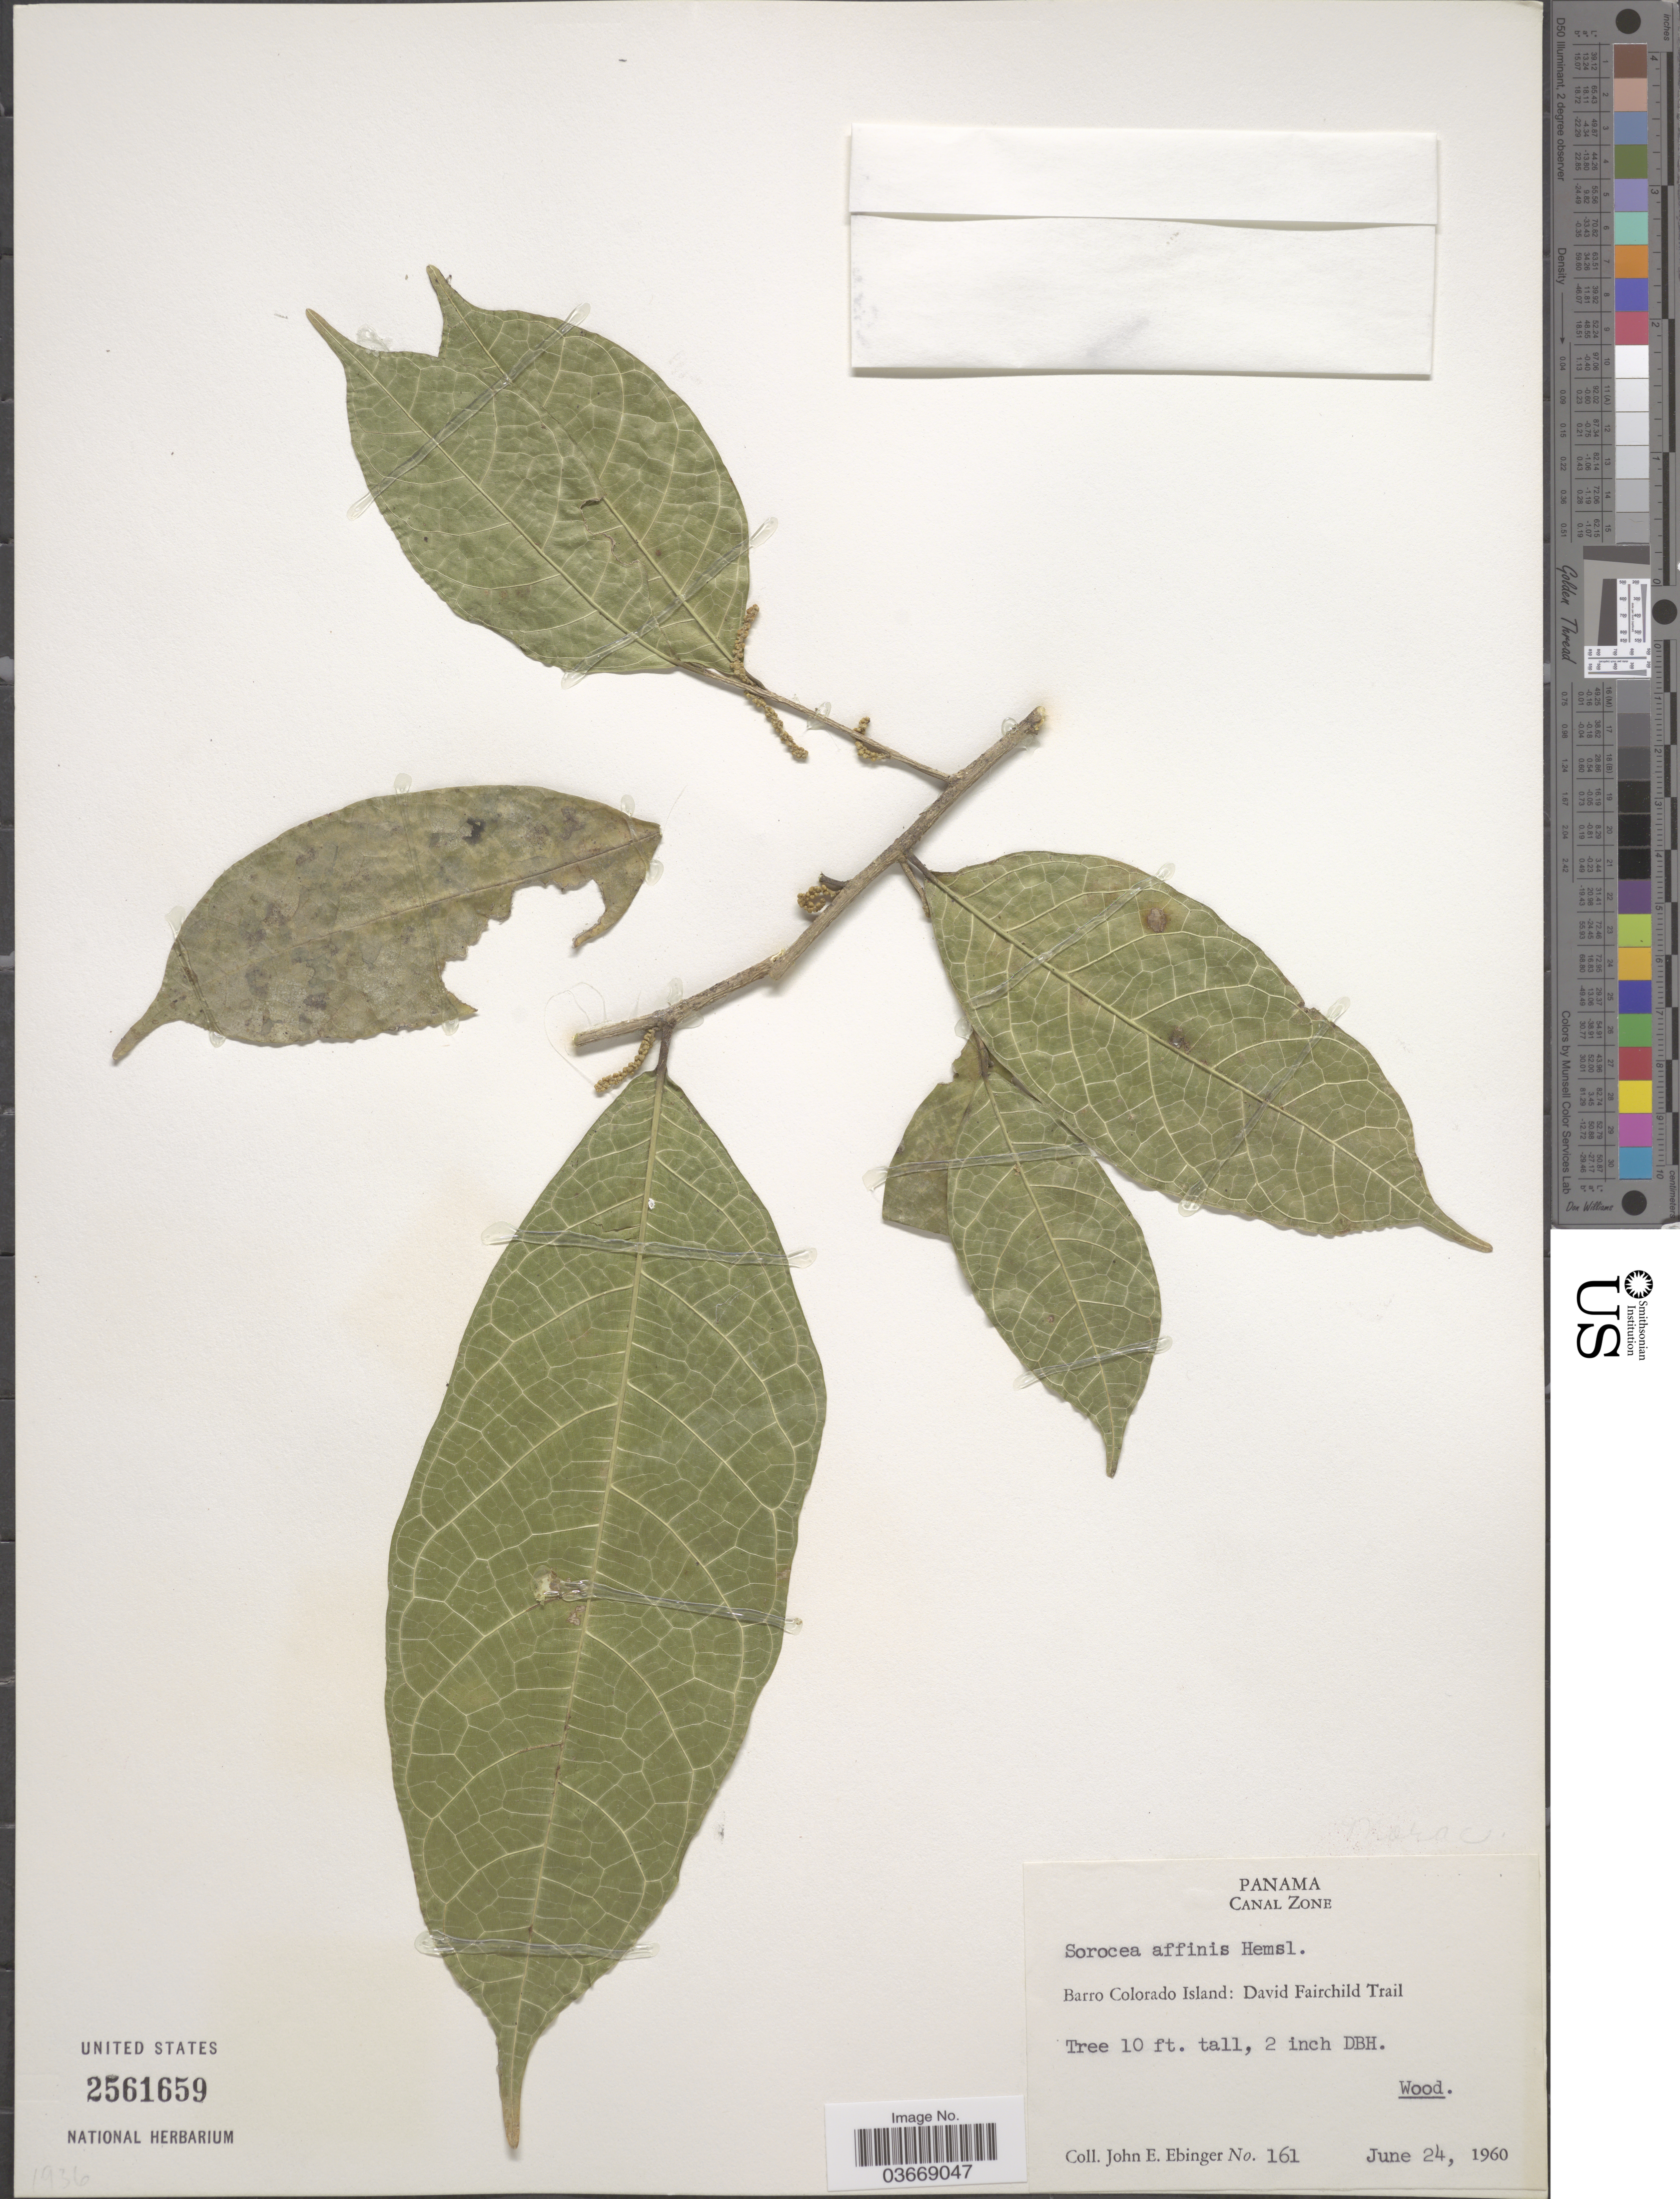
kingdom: Plantae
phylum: Tracheophyta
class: Magnoliopsida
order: Rosales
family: Moraceae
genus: Sorocea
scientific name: Sorocea affinis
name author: Hemsl.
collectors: J. Ebinger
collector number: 161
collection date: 1960-06-24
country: Panama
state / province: Panamá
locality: Canal Zone. Barro Colorado Island: David Fairchild Trail.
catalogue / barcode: US 2561659